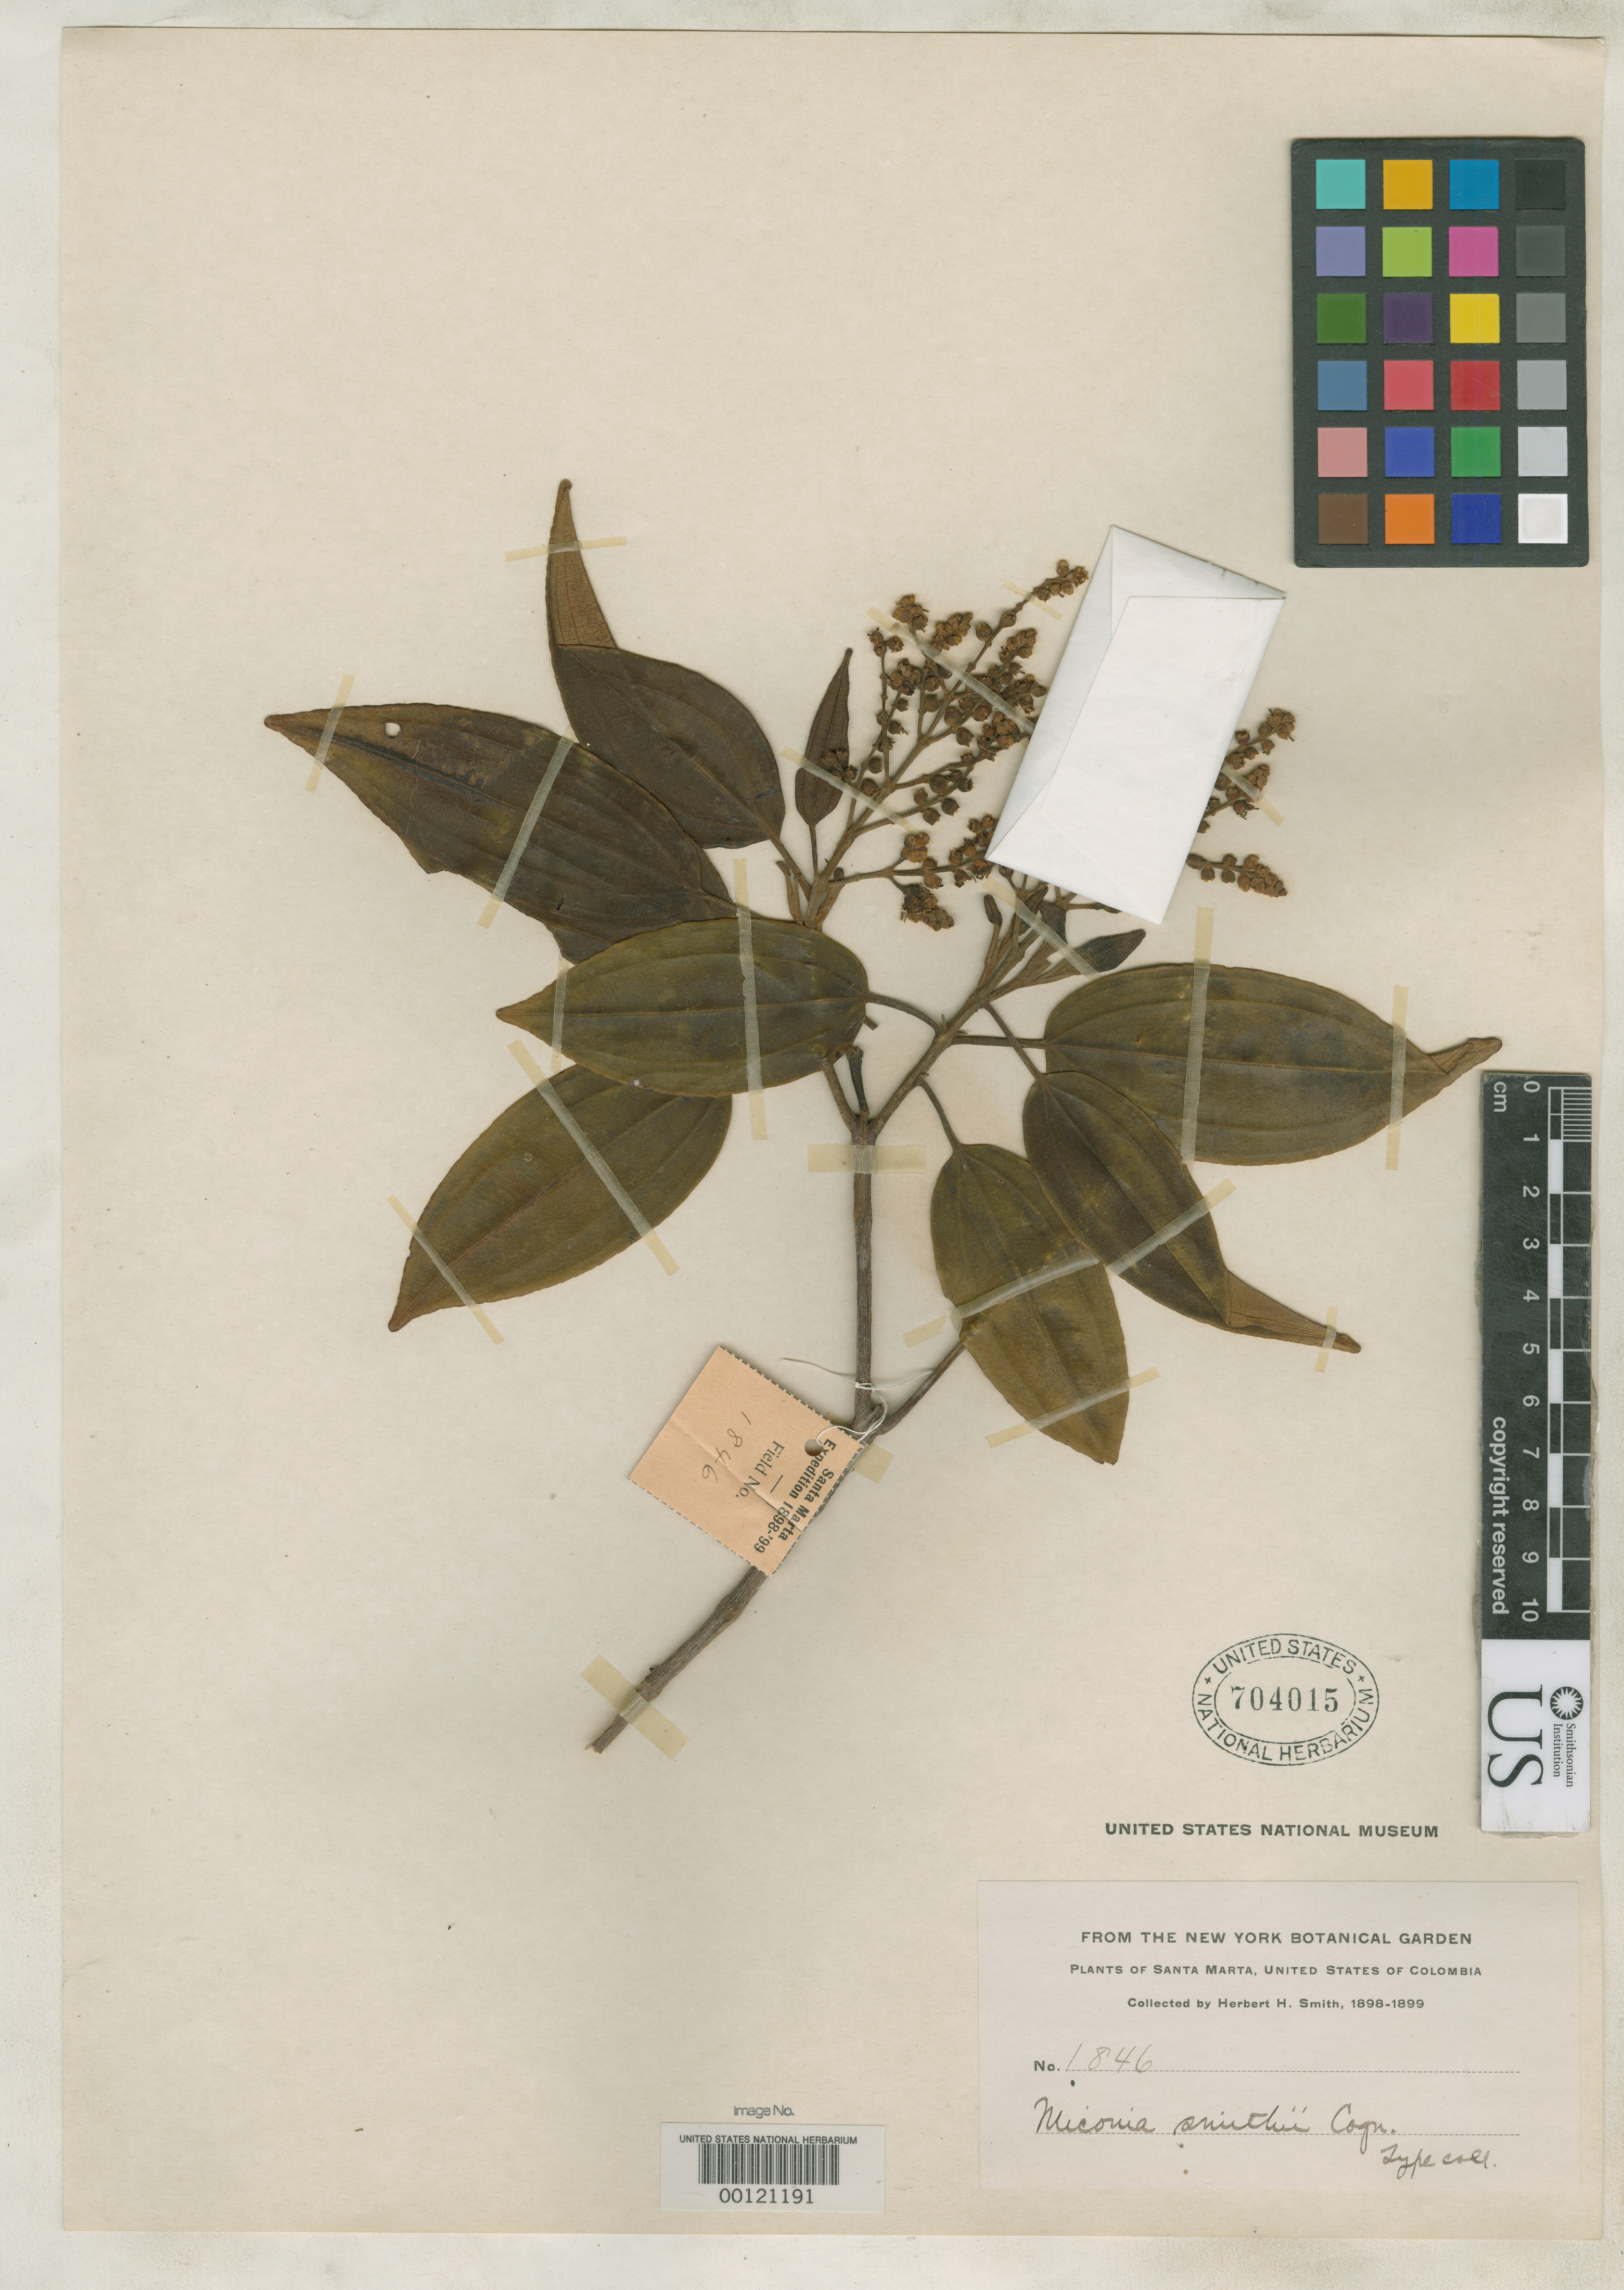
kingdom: Plantae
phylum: Tracheophyta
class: Magnoliopsida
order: Myrtales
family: Melastomataceae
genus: Miconia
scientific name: Miconia smithii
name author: Cogn.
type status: Isotype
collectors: Herbert H. Smith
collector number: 1846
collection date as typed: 27 Feb 1899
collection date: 1899-02-27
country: Colombia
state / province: Magdalena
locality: Santa Marta, Sierra del Libano.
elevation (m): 1829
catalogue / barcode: US 704015